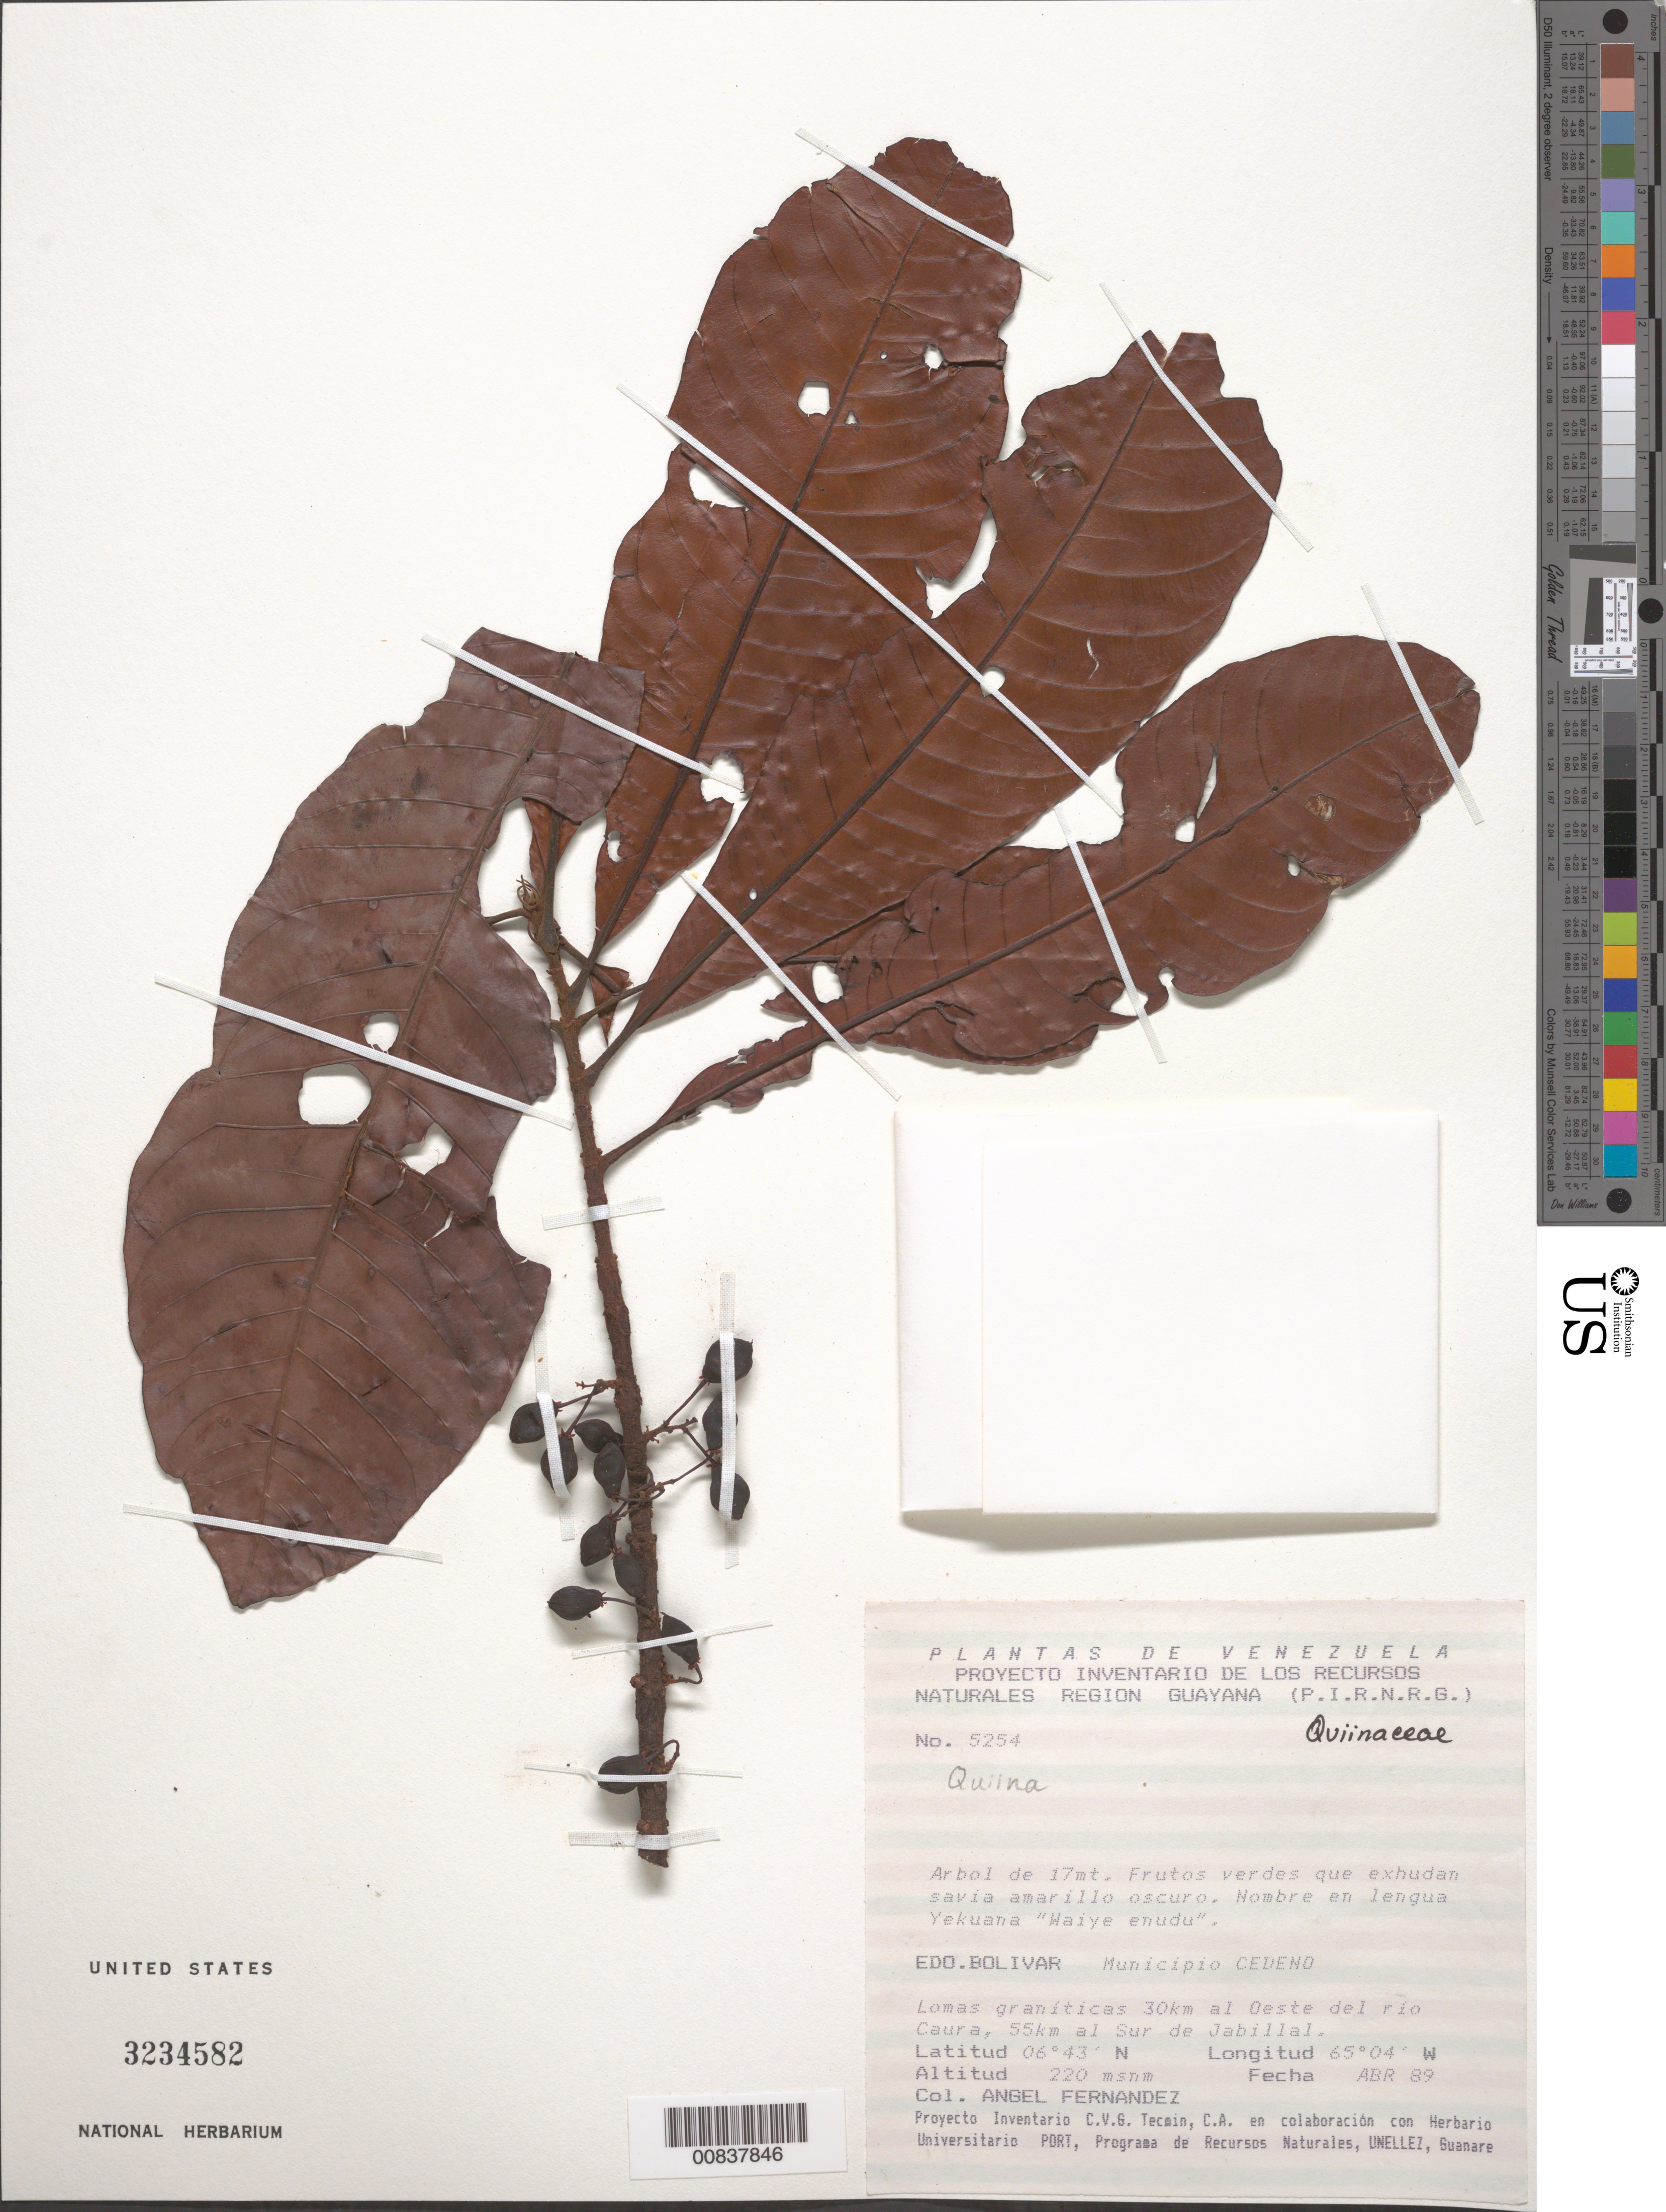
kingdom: Plantae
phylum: Tracheophyta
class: Magnoliopsida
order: Malpighiales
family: Quiinaceae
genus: Quiina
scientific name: Quiina sp.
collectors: A. Fernández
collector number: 5254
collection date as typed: Apr-89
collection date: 1989-04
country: Venezuela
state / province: Bolívar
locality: Mun. Cedeño, 30 km al Oeste del Río Caura, 55 km al Sur de Jabillal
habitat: Granitic hills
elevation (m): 220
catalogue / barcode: US 3234582